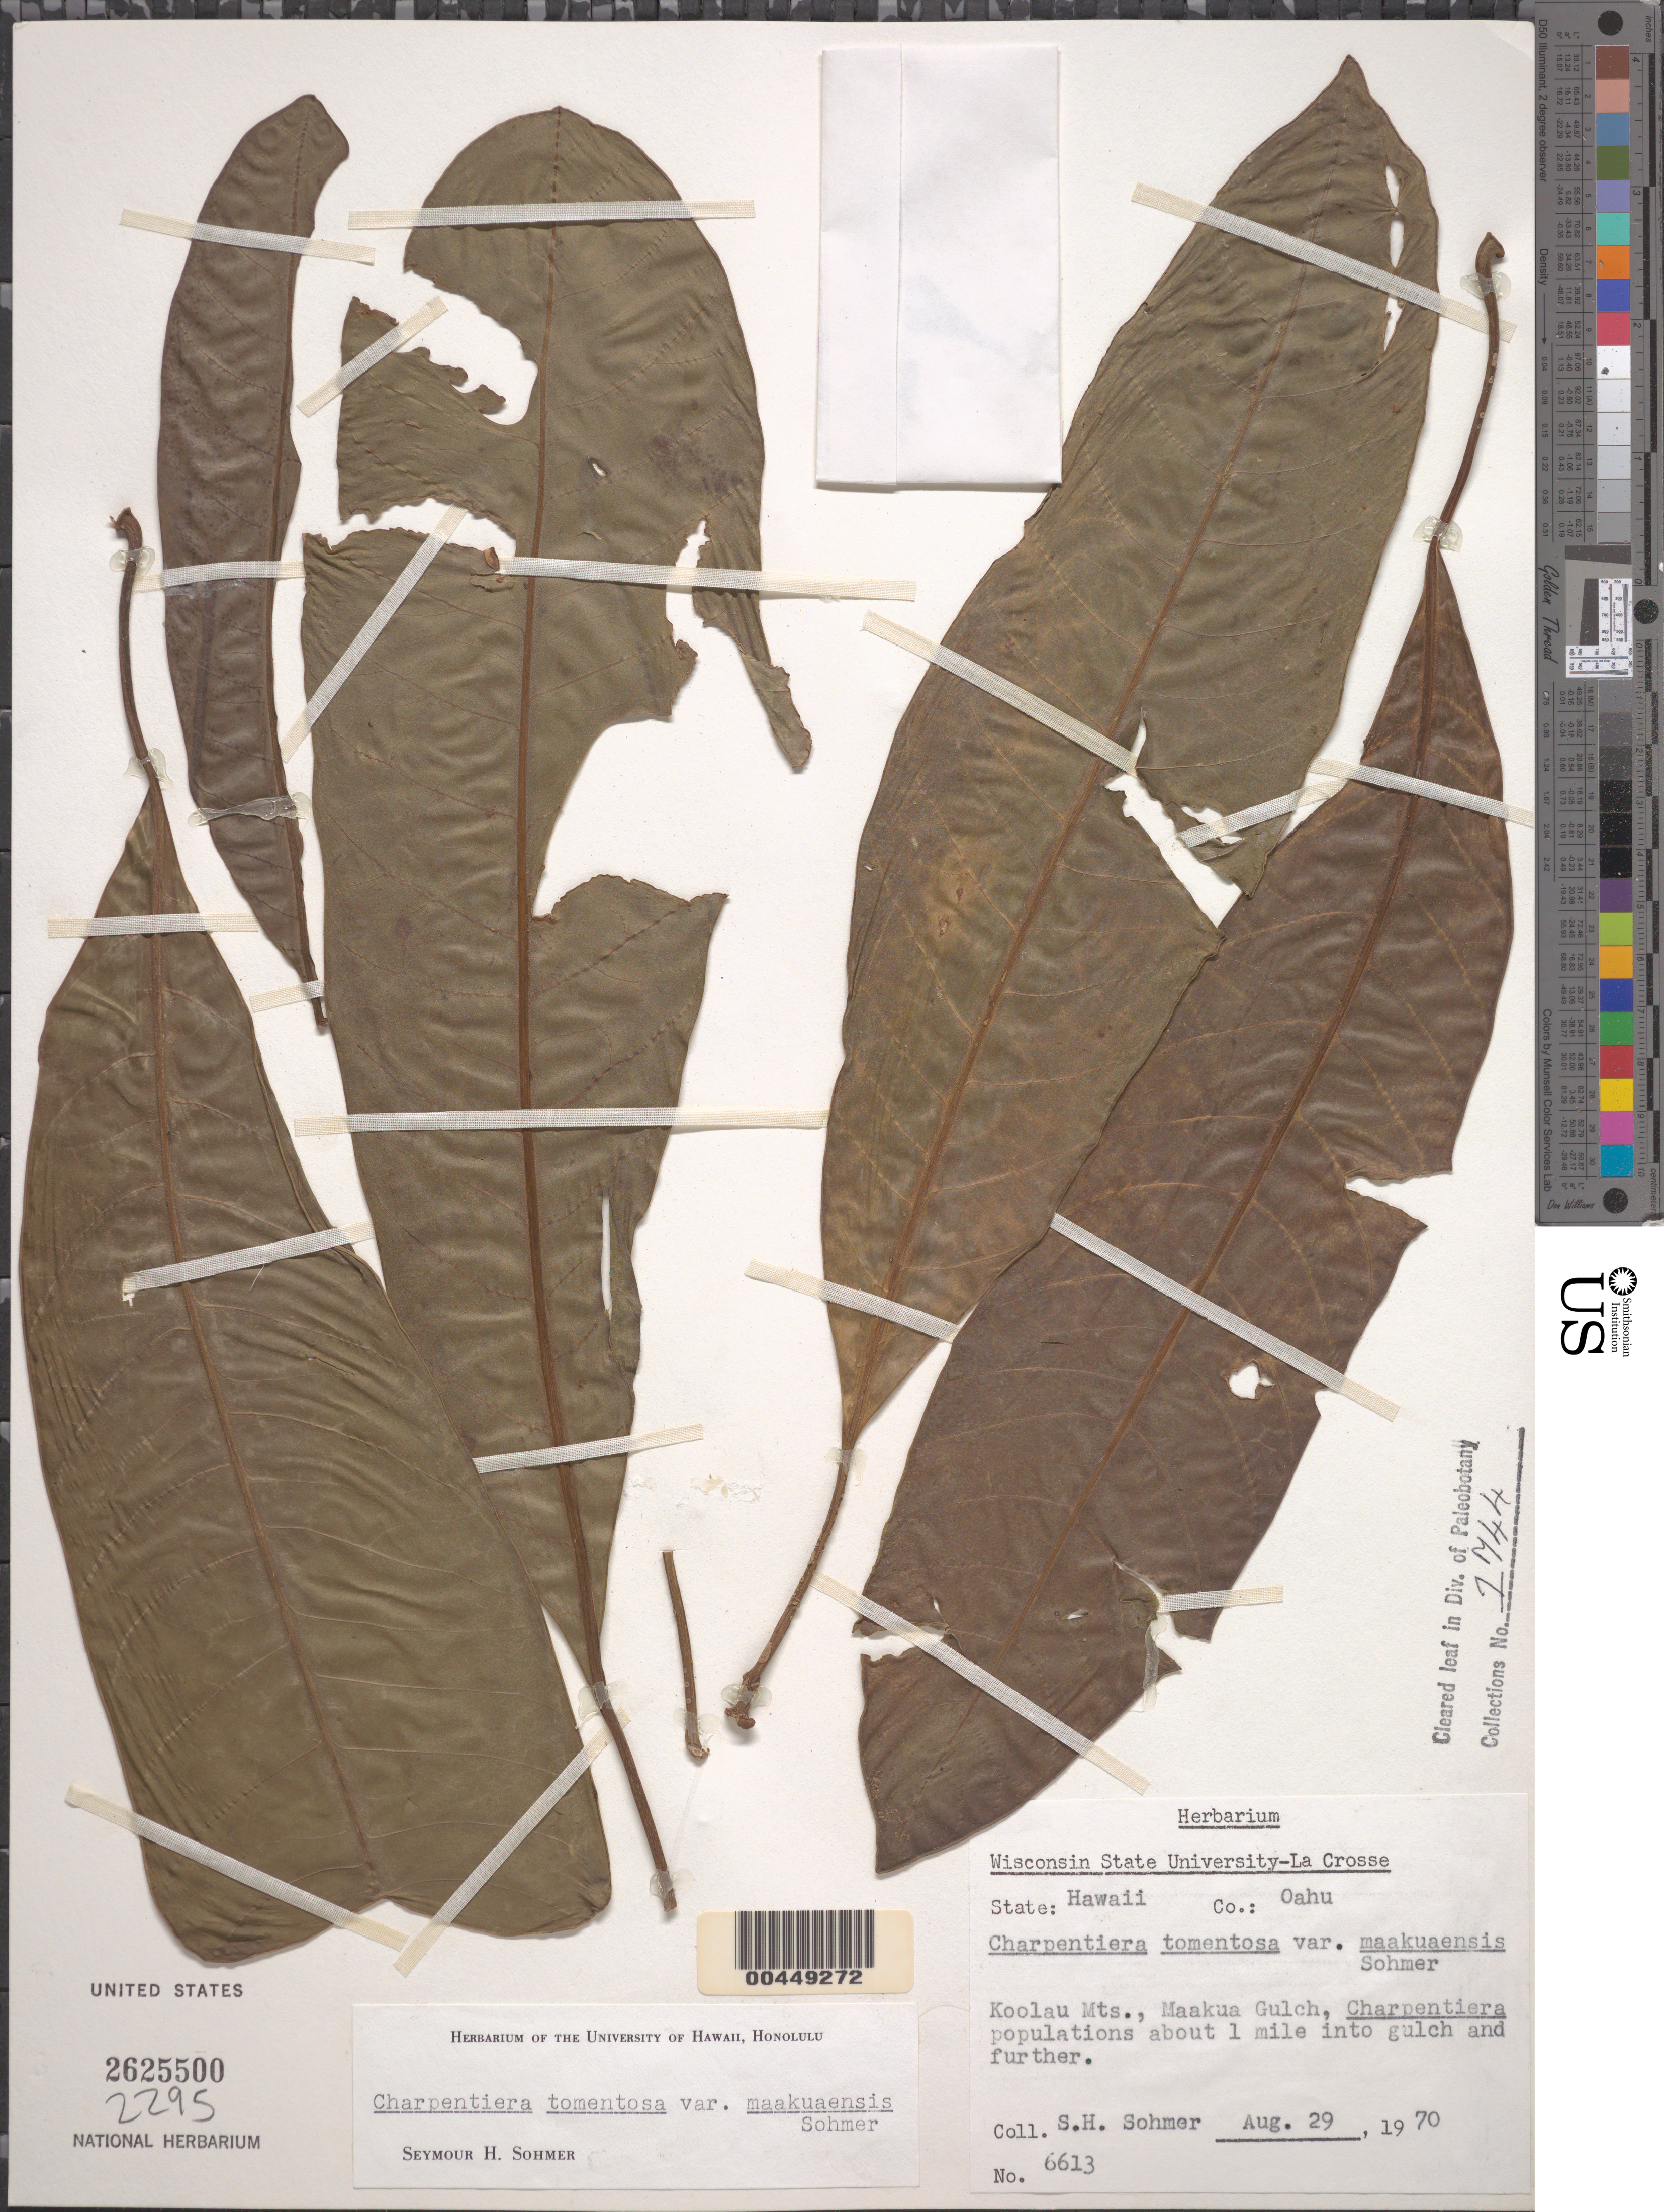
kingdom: Plantae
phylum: Tracheophyta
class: Magnoliopsida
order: Caryophyllales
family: Amaranthaceae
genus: Charpentiera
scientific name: Charpentiera tomentosa var. maakuaensis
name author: Sohmer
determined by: Sohmer, S. H.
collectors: S. H. Sohmer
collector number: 6613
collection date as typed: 29 Aug 1970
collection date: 1970-08-29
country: United States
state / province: Hawaii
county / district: Honolulu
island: Oahu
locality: Koolau Mts, Maakua Gulch, about 1 mi into gulch & further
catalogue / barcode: US 2625500